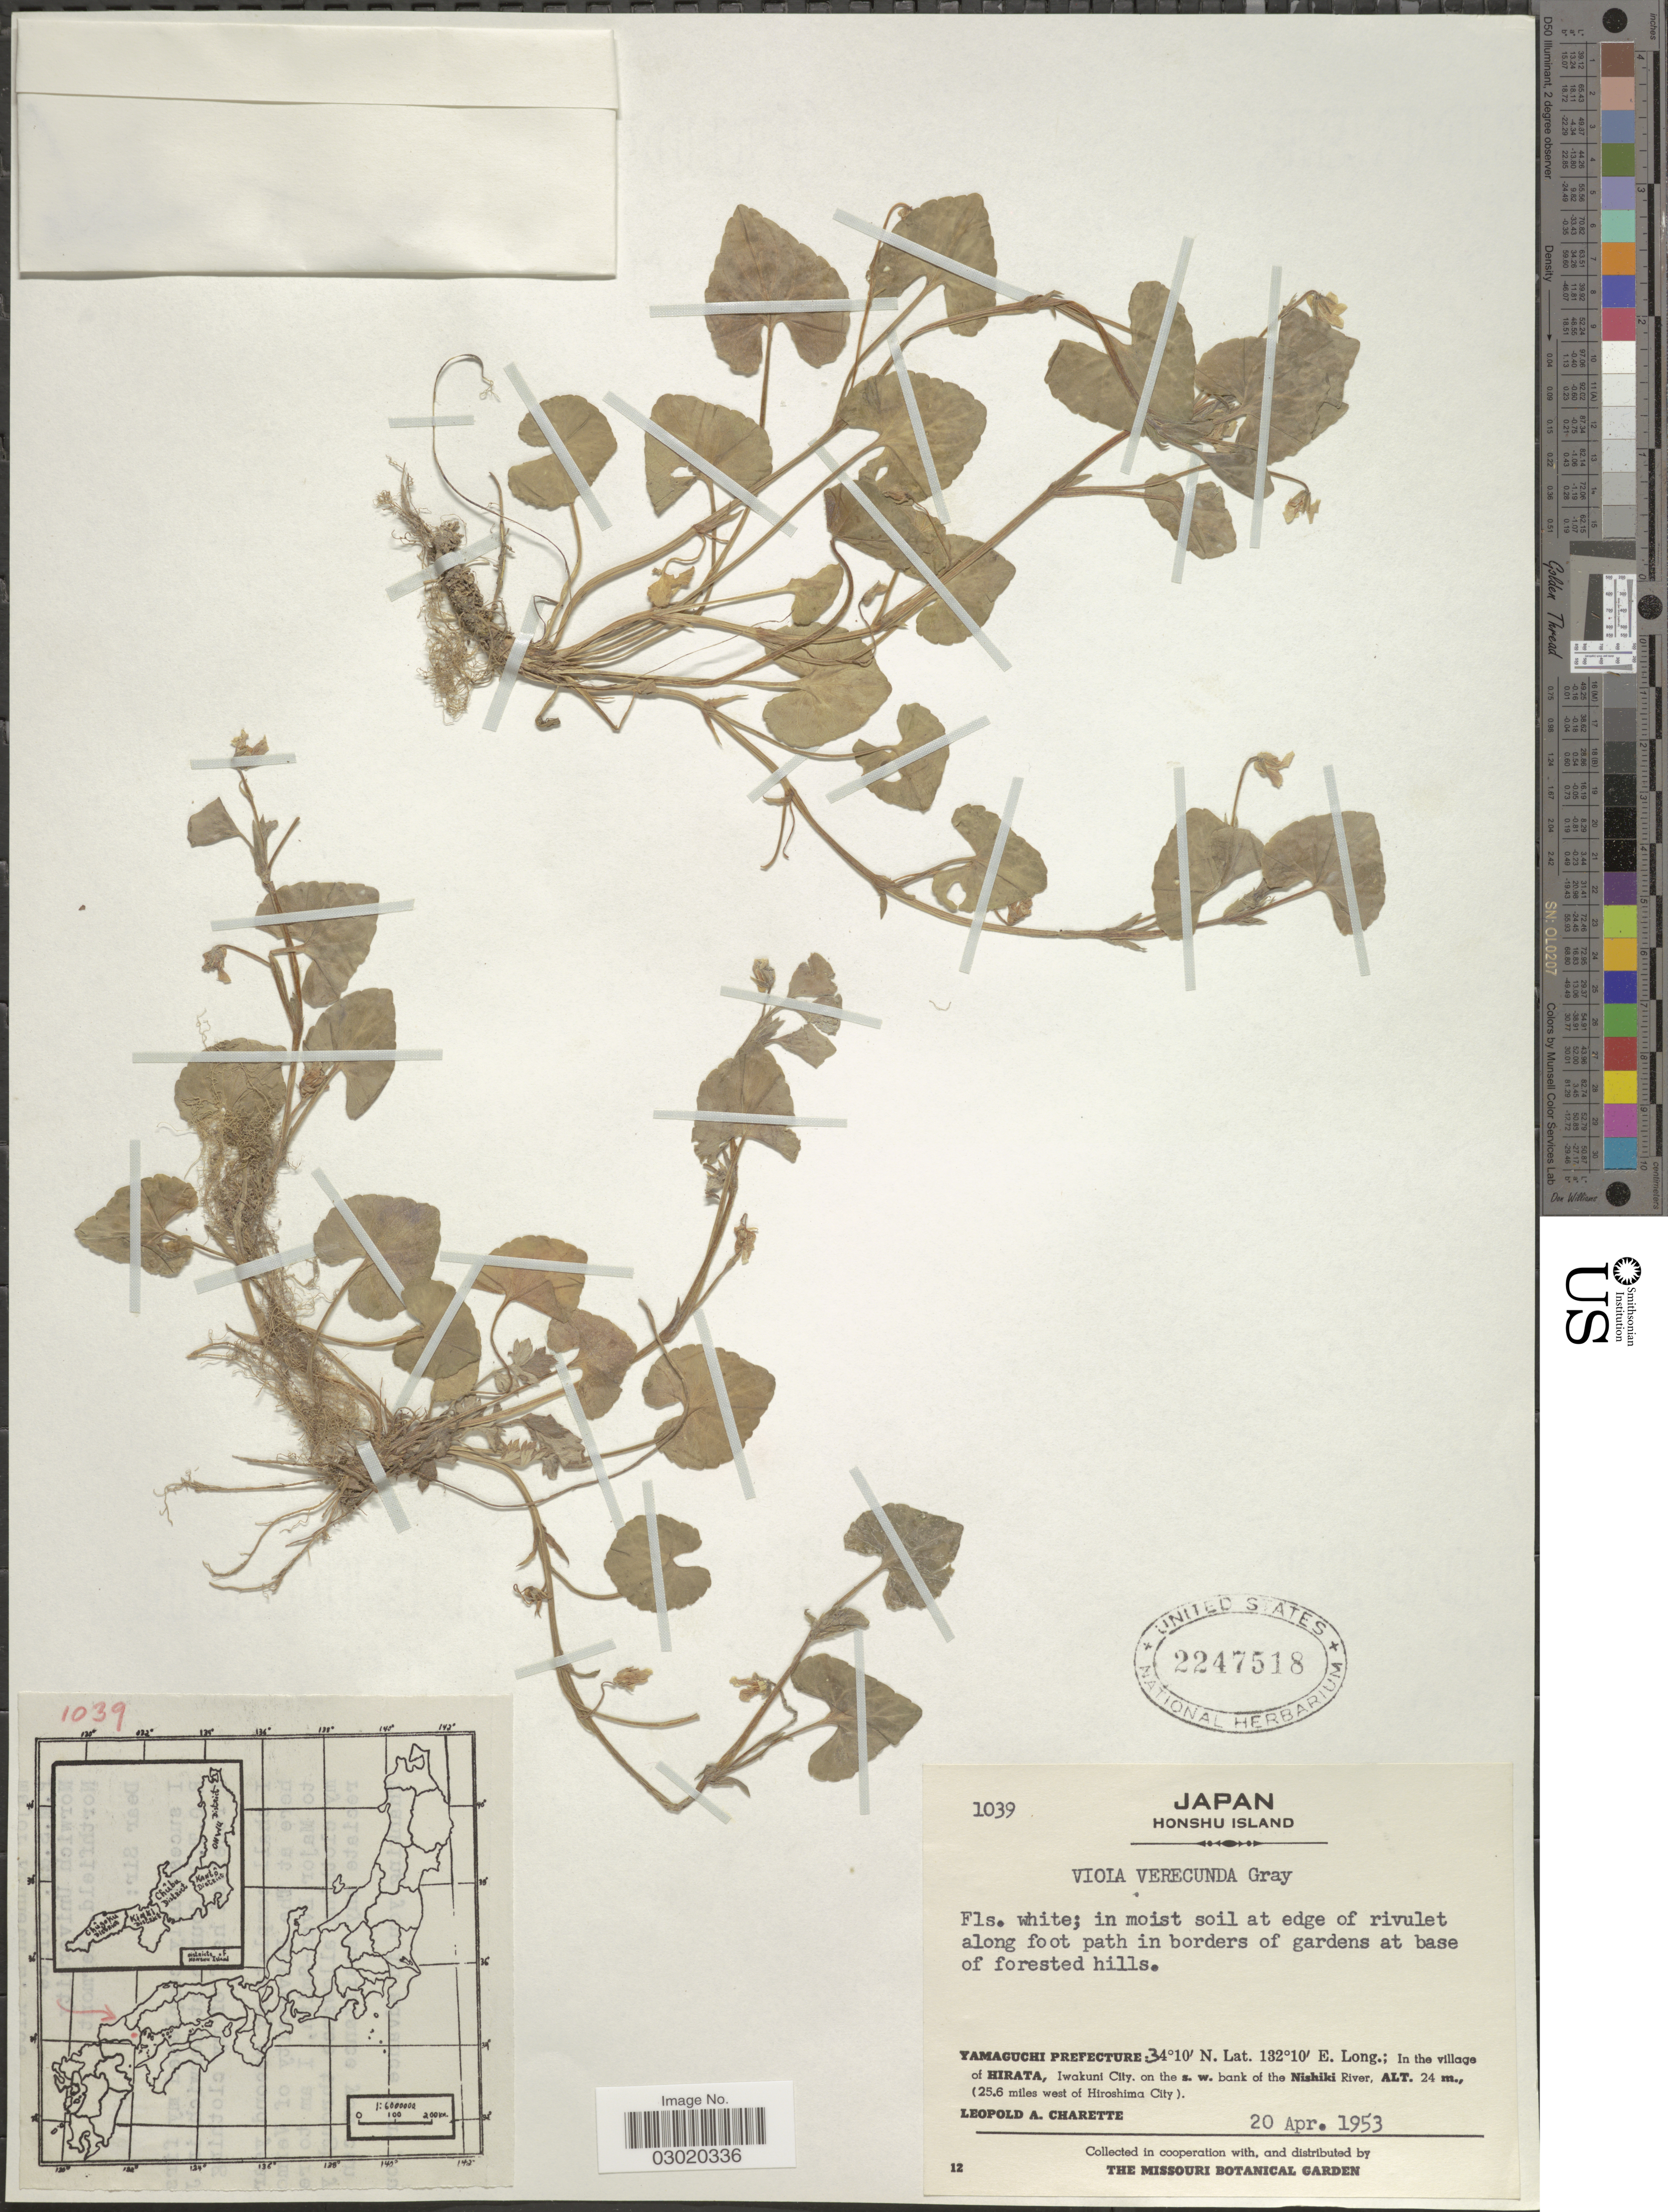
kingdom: Plantae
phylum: Tracheophyta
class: Magnoliopsida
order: Malpighiales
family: Violaceae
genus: Viola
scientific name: Viola verecunda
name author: A. Gray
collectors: L. A. Charette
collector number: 1039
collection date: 1953-04-20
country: Japan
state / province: Yamaguti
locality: Honshu Island. Yamaguchi Prefecture: In the village of Hirata, Iwakuni City on the s.w. bank of the Nishiki River. (25.6 miles west of Hiroshima City).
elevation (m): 24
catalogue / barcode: US 2247518